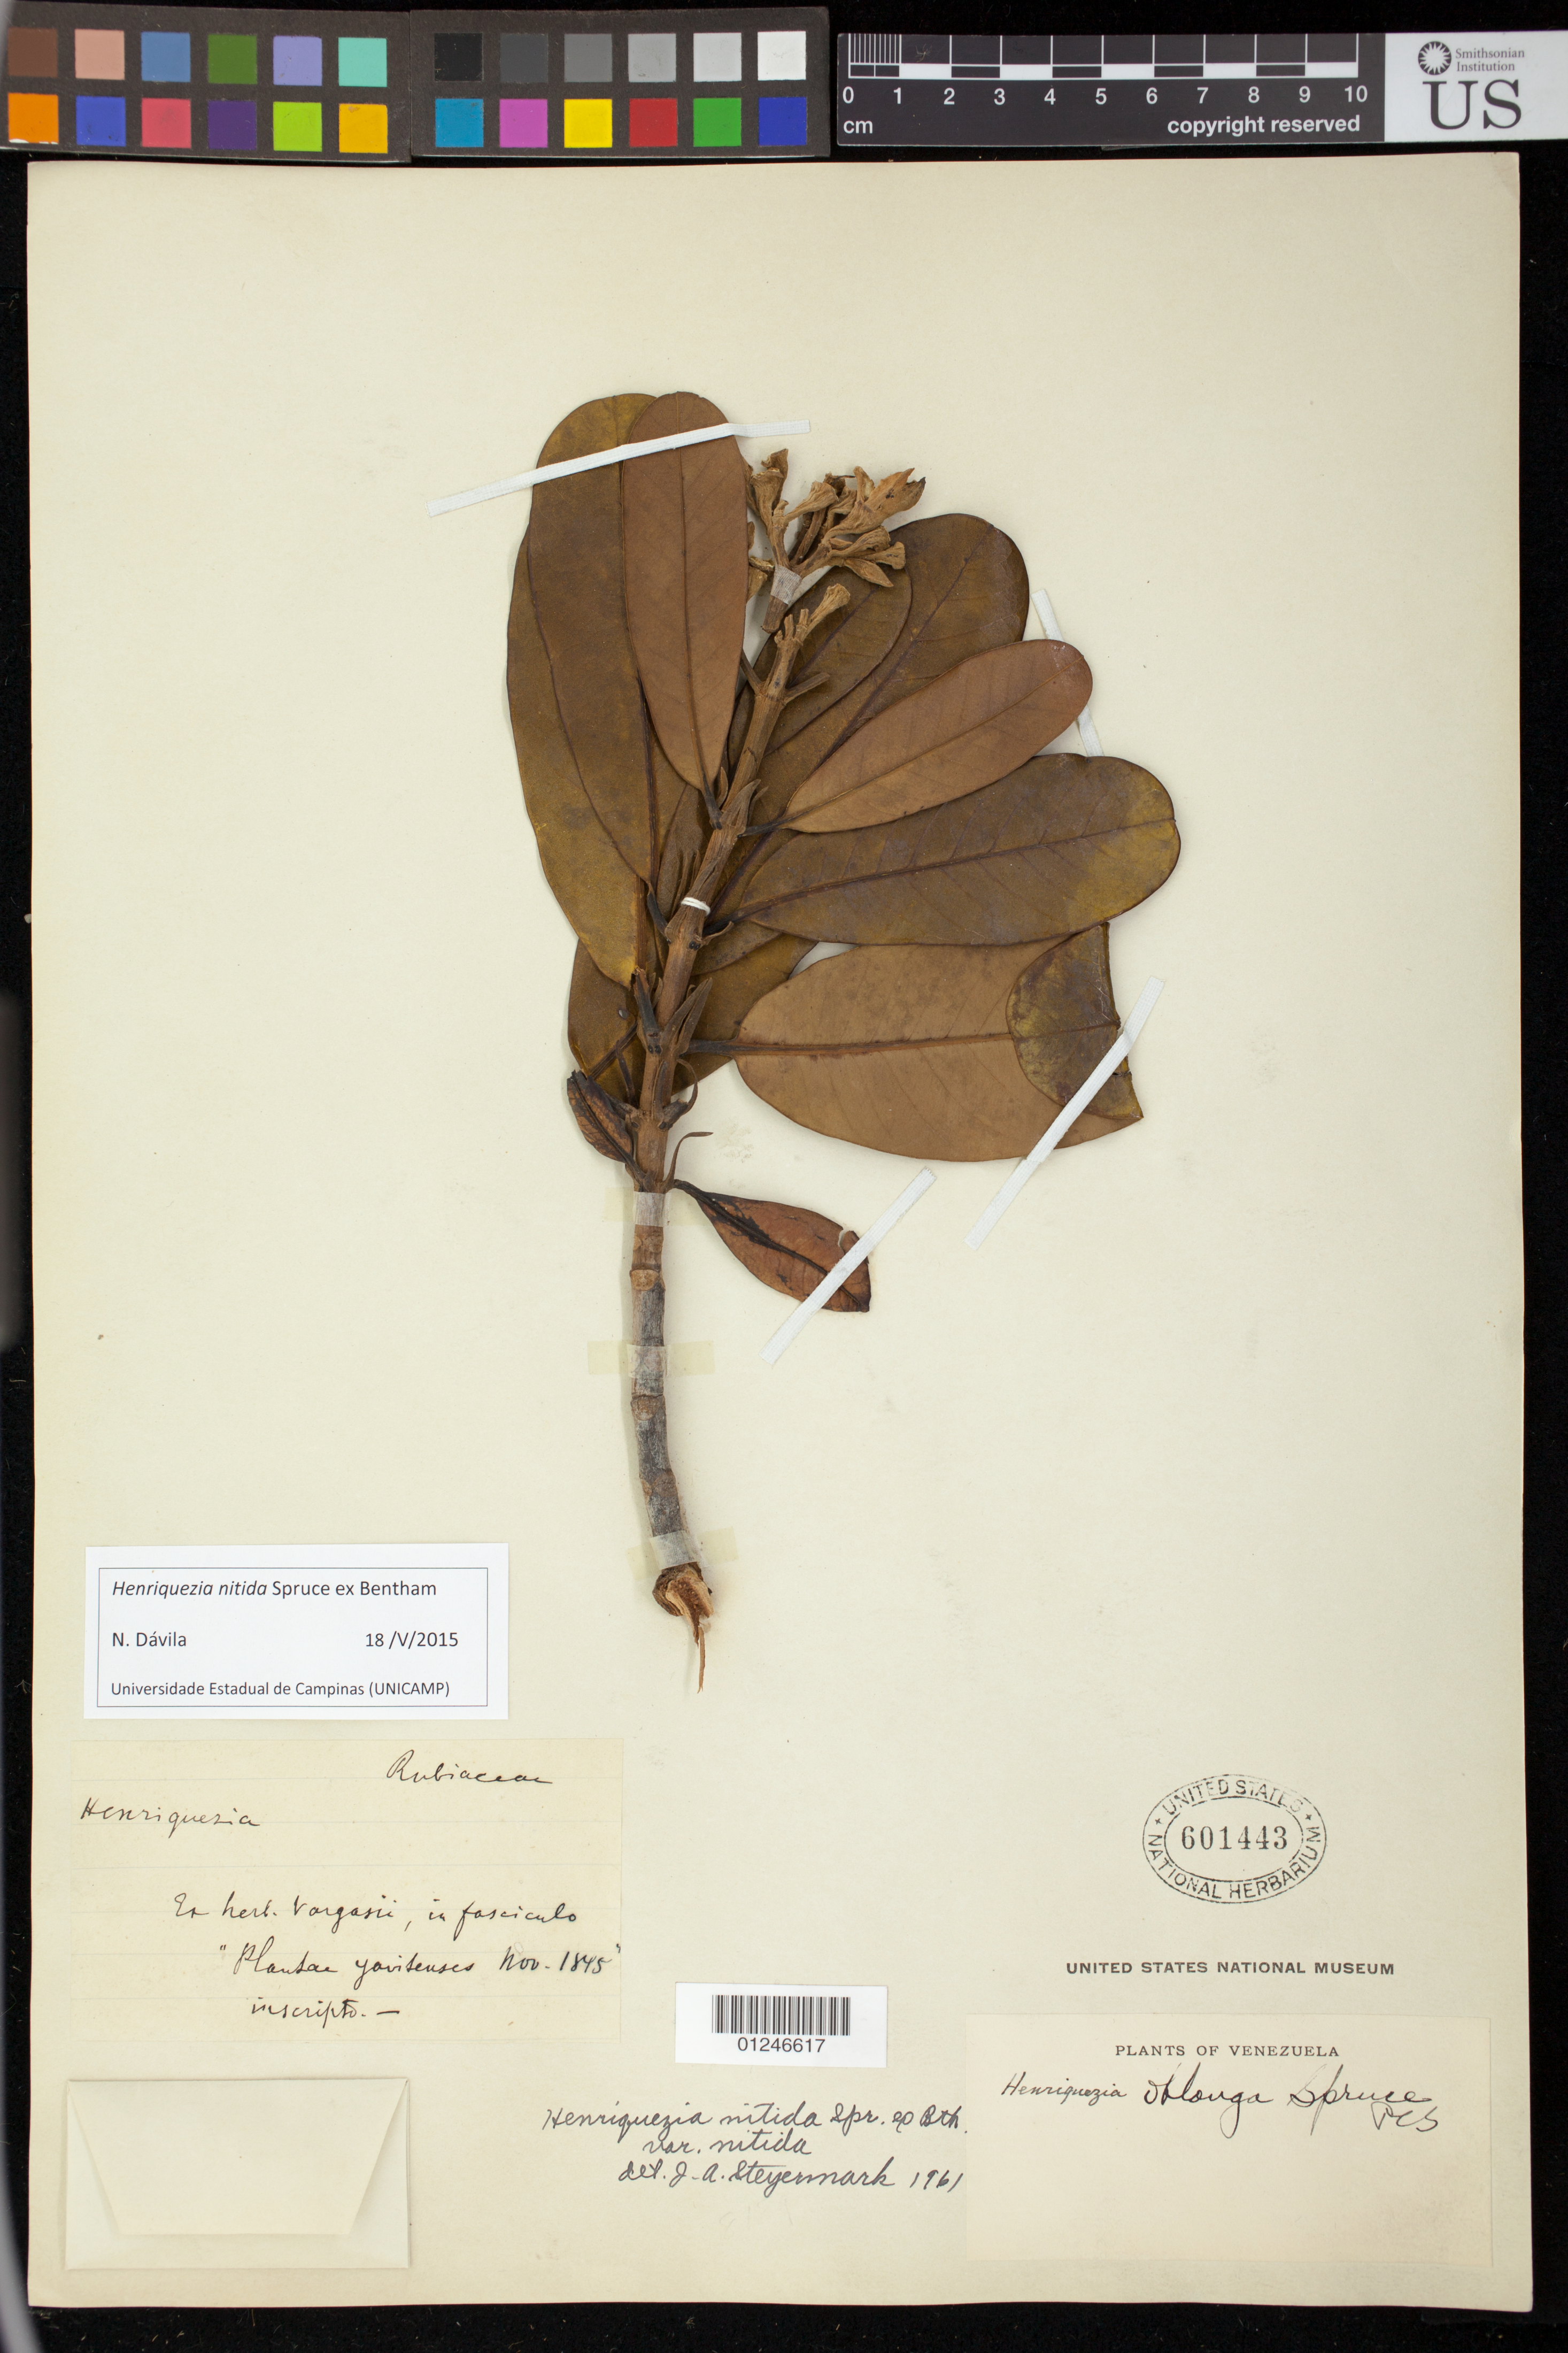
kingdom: Plantae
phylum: Tracheophyta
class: Magnoliopsida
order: Gentianales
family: Rubiaceae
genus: Henriquezia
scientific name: Henriquezia nitida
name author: Spruce ex Benth.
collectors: P. Ayres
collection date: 1845-11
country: Venezuela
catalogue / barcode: US 601443